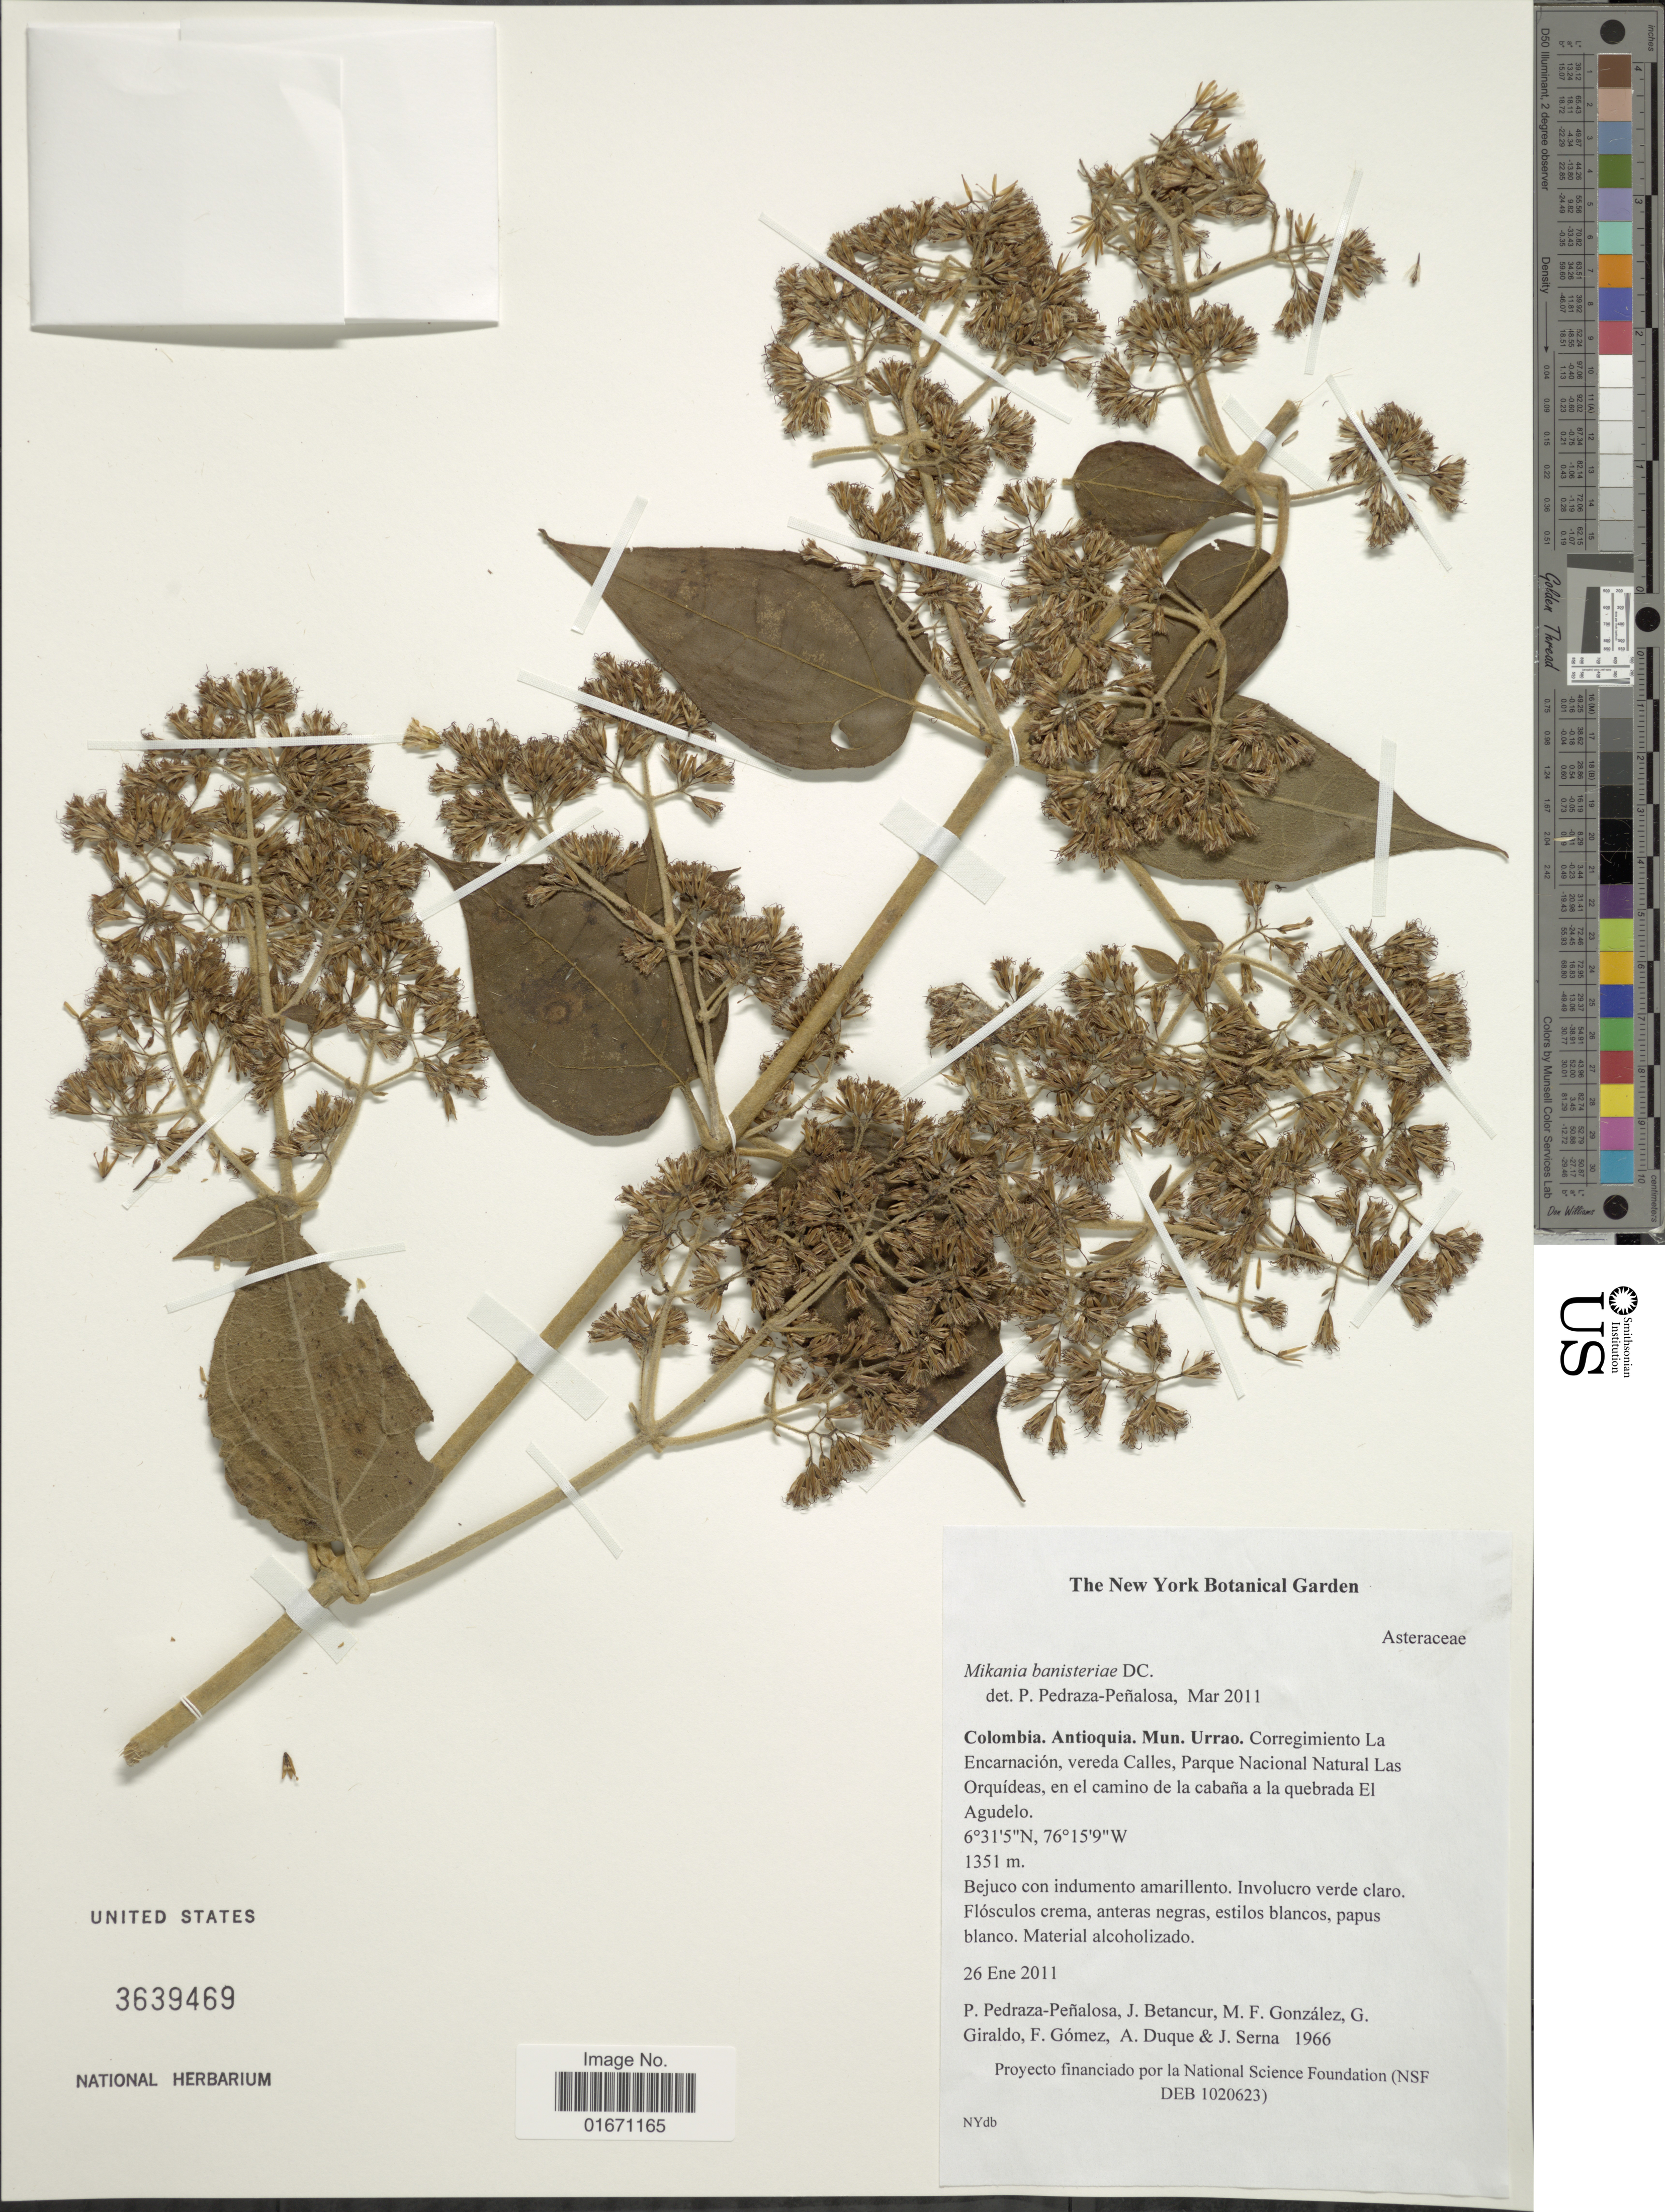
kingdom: Plantae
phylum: Tracheophyta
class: Magnoliopsida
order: Asterales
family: Asteraceae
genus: Mikania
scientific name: Mikania banisteriae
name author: DC.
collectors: P. Pedraza-Peñalosa, J. Betancur, M. Gonzalez, G. Giraldo & et al.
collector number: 1966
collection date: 2011-01-26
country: Colombia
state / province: Antioquia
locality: Mun. Urrao, Corregimiento La Encarnacion, vereda Calles, Parque Nacional Natural Las Orquideas, en el camino de la cabana a la quebrada El Agudelo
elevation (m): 1351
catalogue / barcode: US 3639469